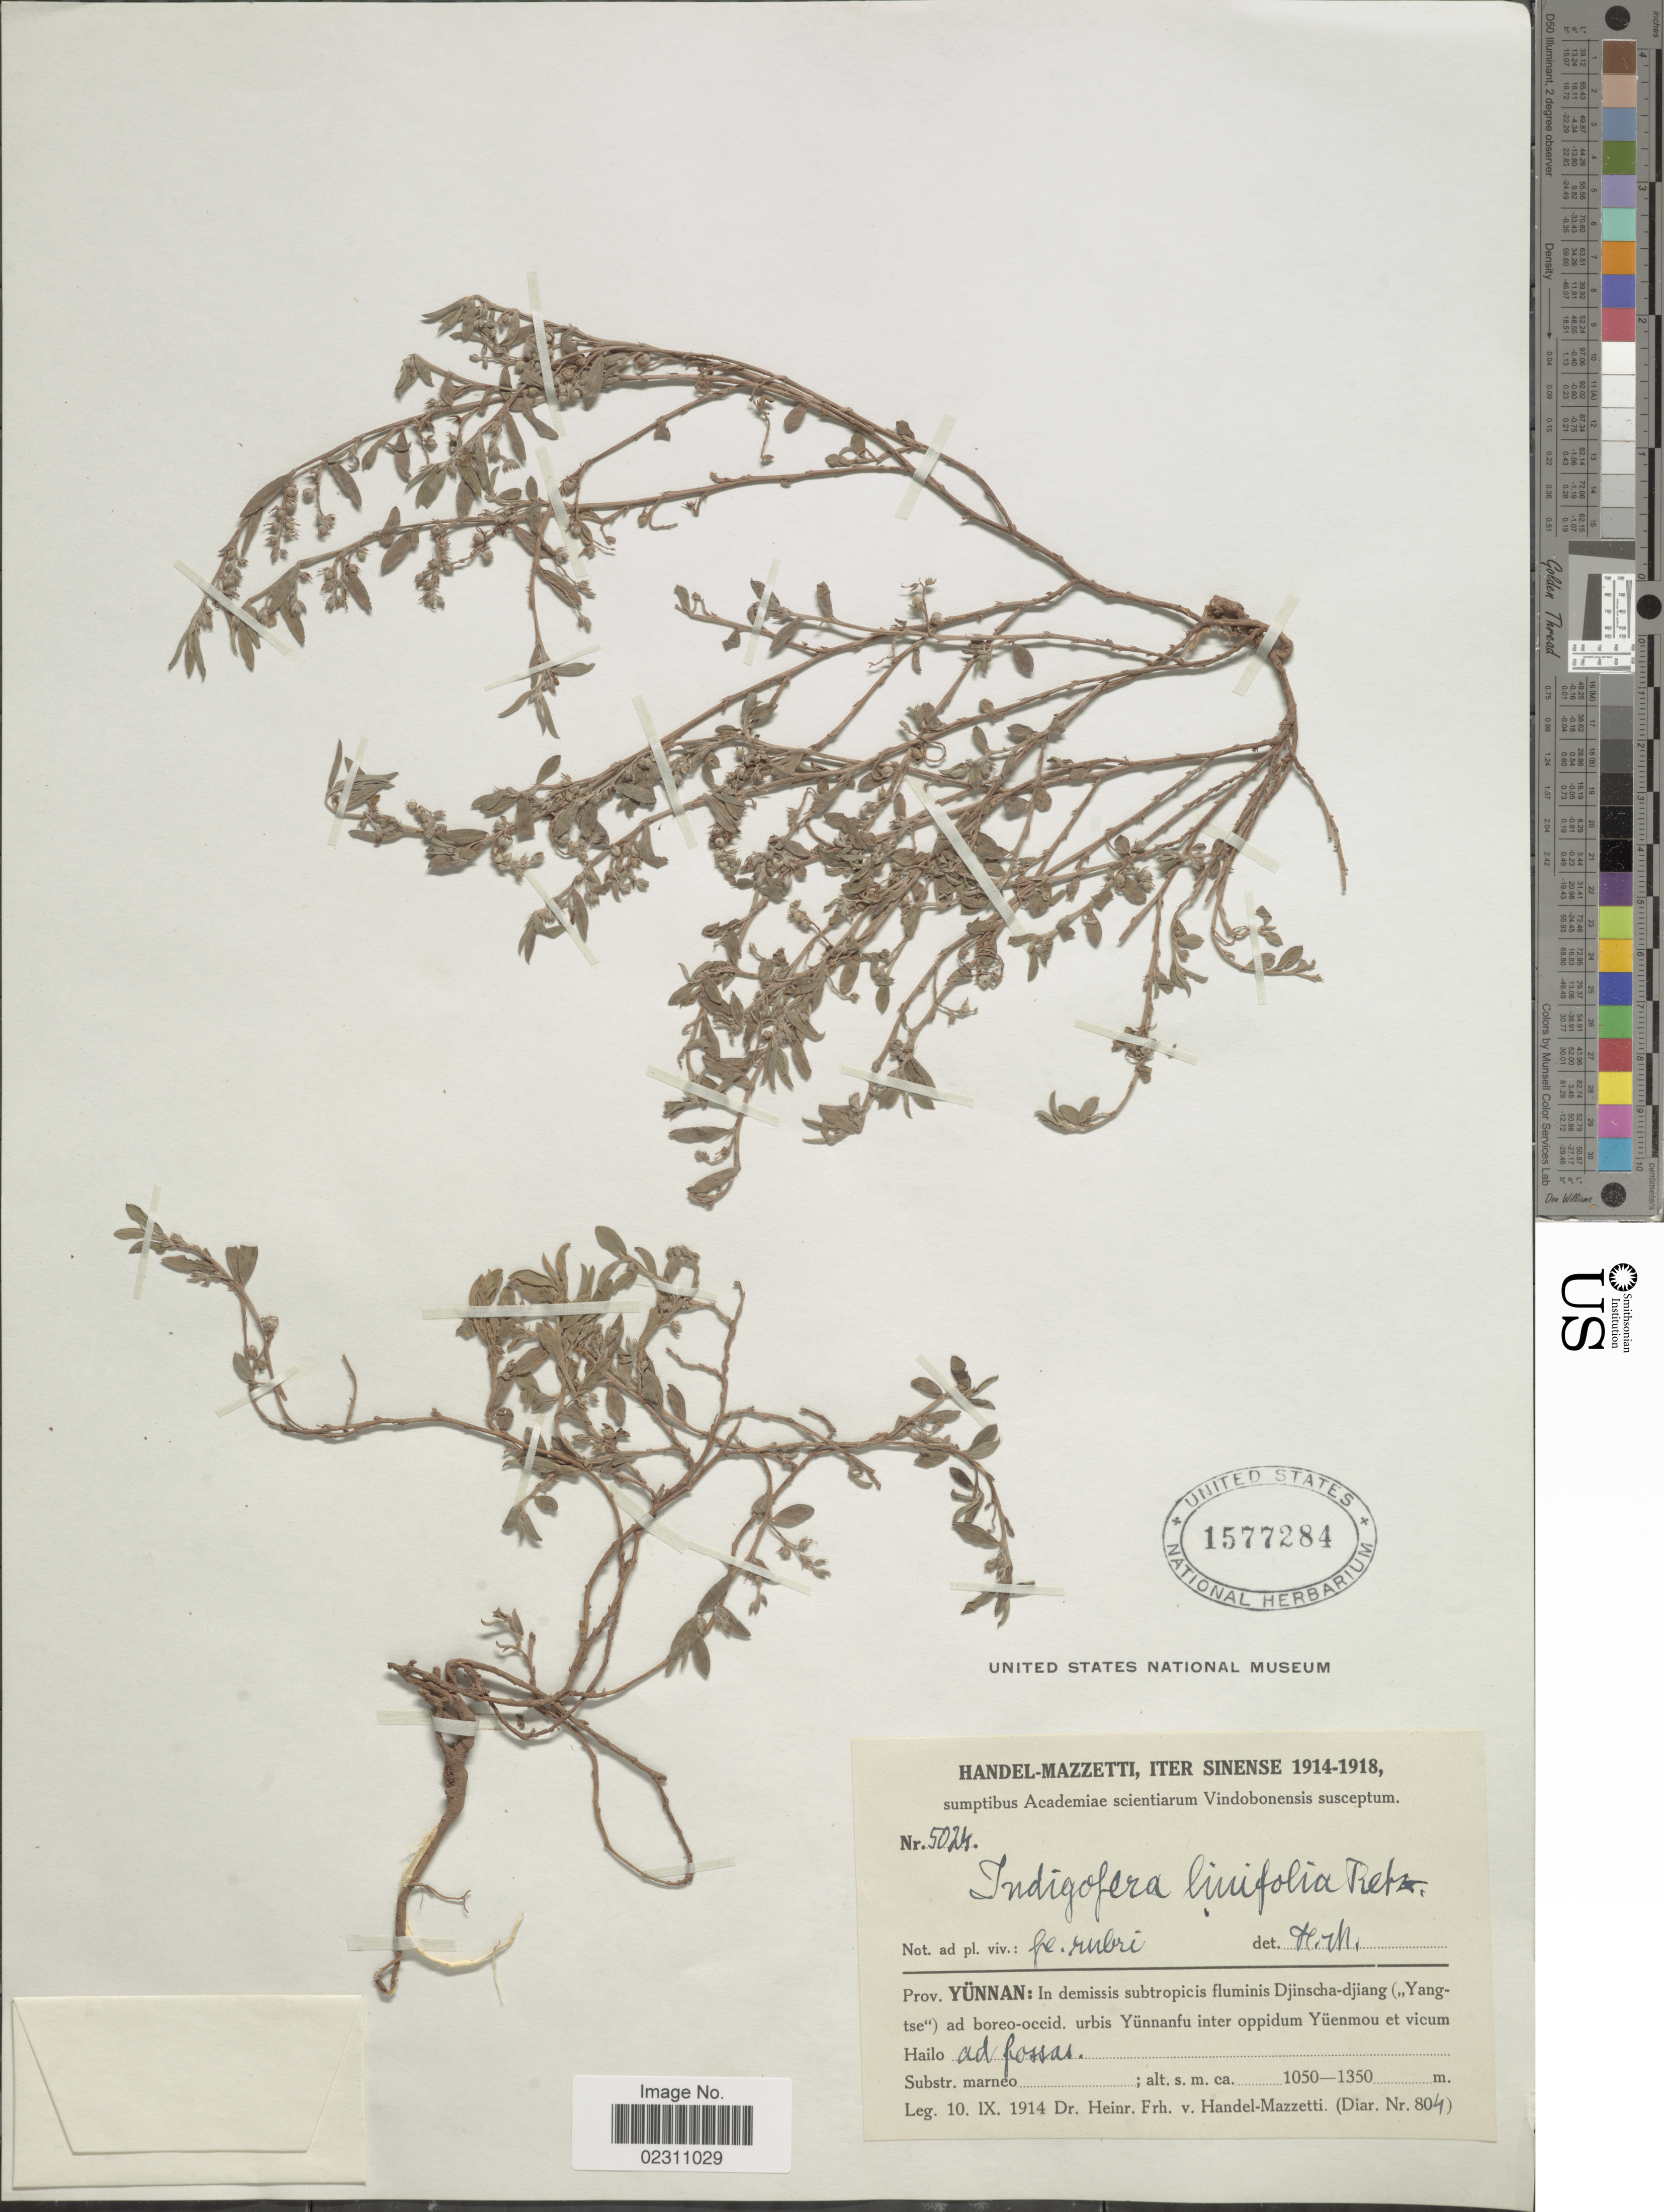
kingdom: Plantae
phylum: Tracheophyta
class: Magnoliopsida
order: Fabales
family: Fabaceae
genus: Indigofera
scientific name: Indigofera linifolia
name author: Retz.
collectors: H. Handel-Mazzetti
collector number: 5024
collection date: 1914-09-10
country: China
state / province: Yunnan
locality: Sinense, fluminis Djinscha-djiang (Yangtse), urbis Yunnanfu inter oppidum Yuenmou et vicum Hailo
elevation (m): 1050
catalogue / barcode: US 1577284